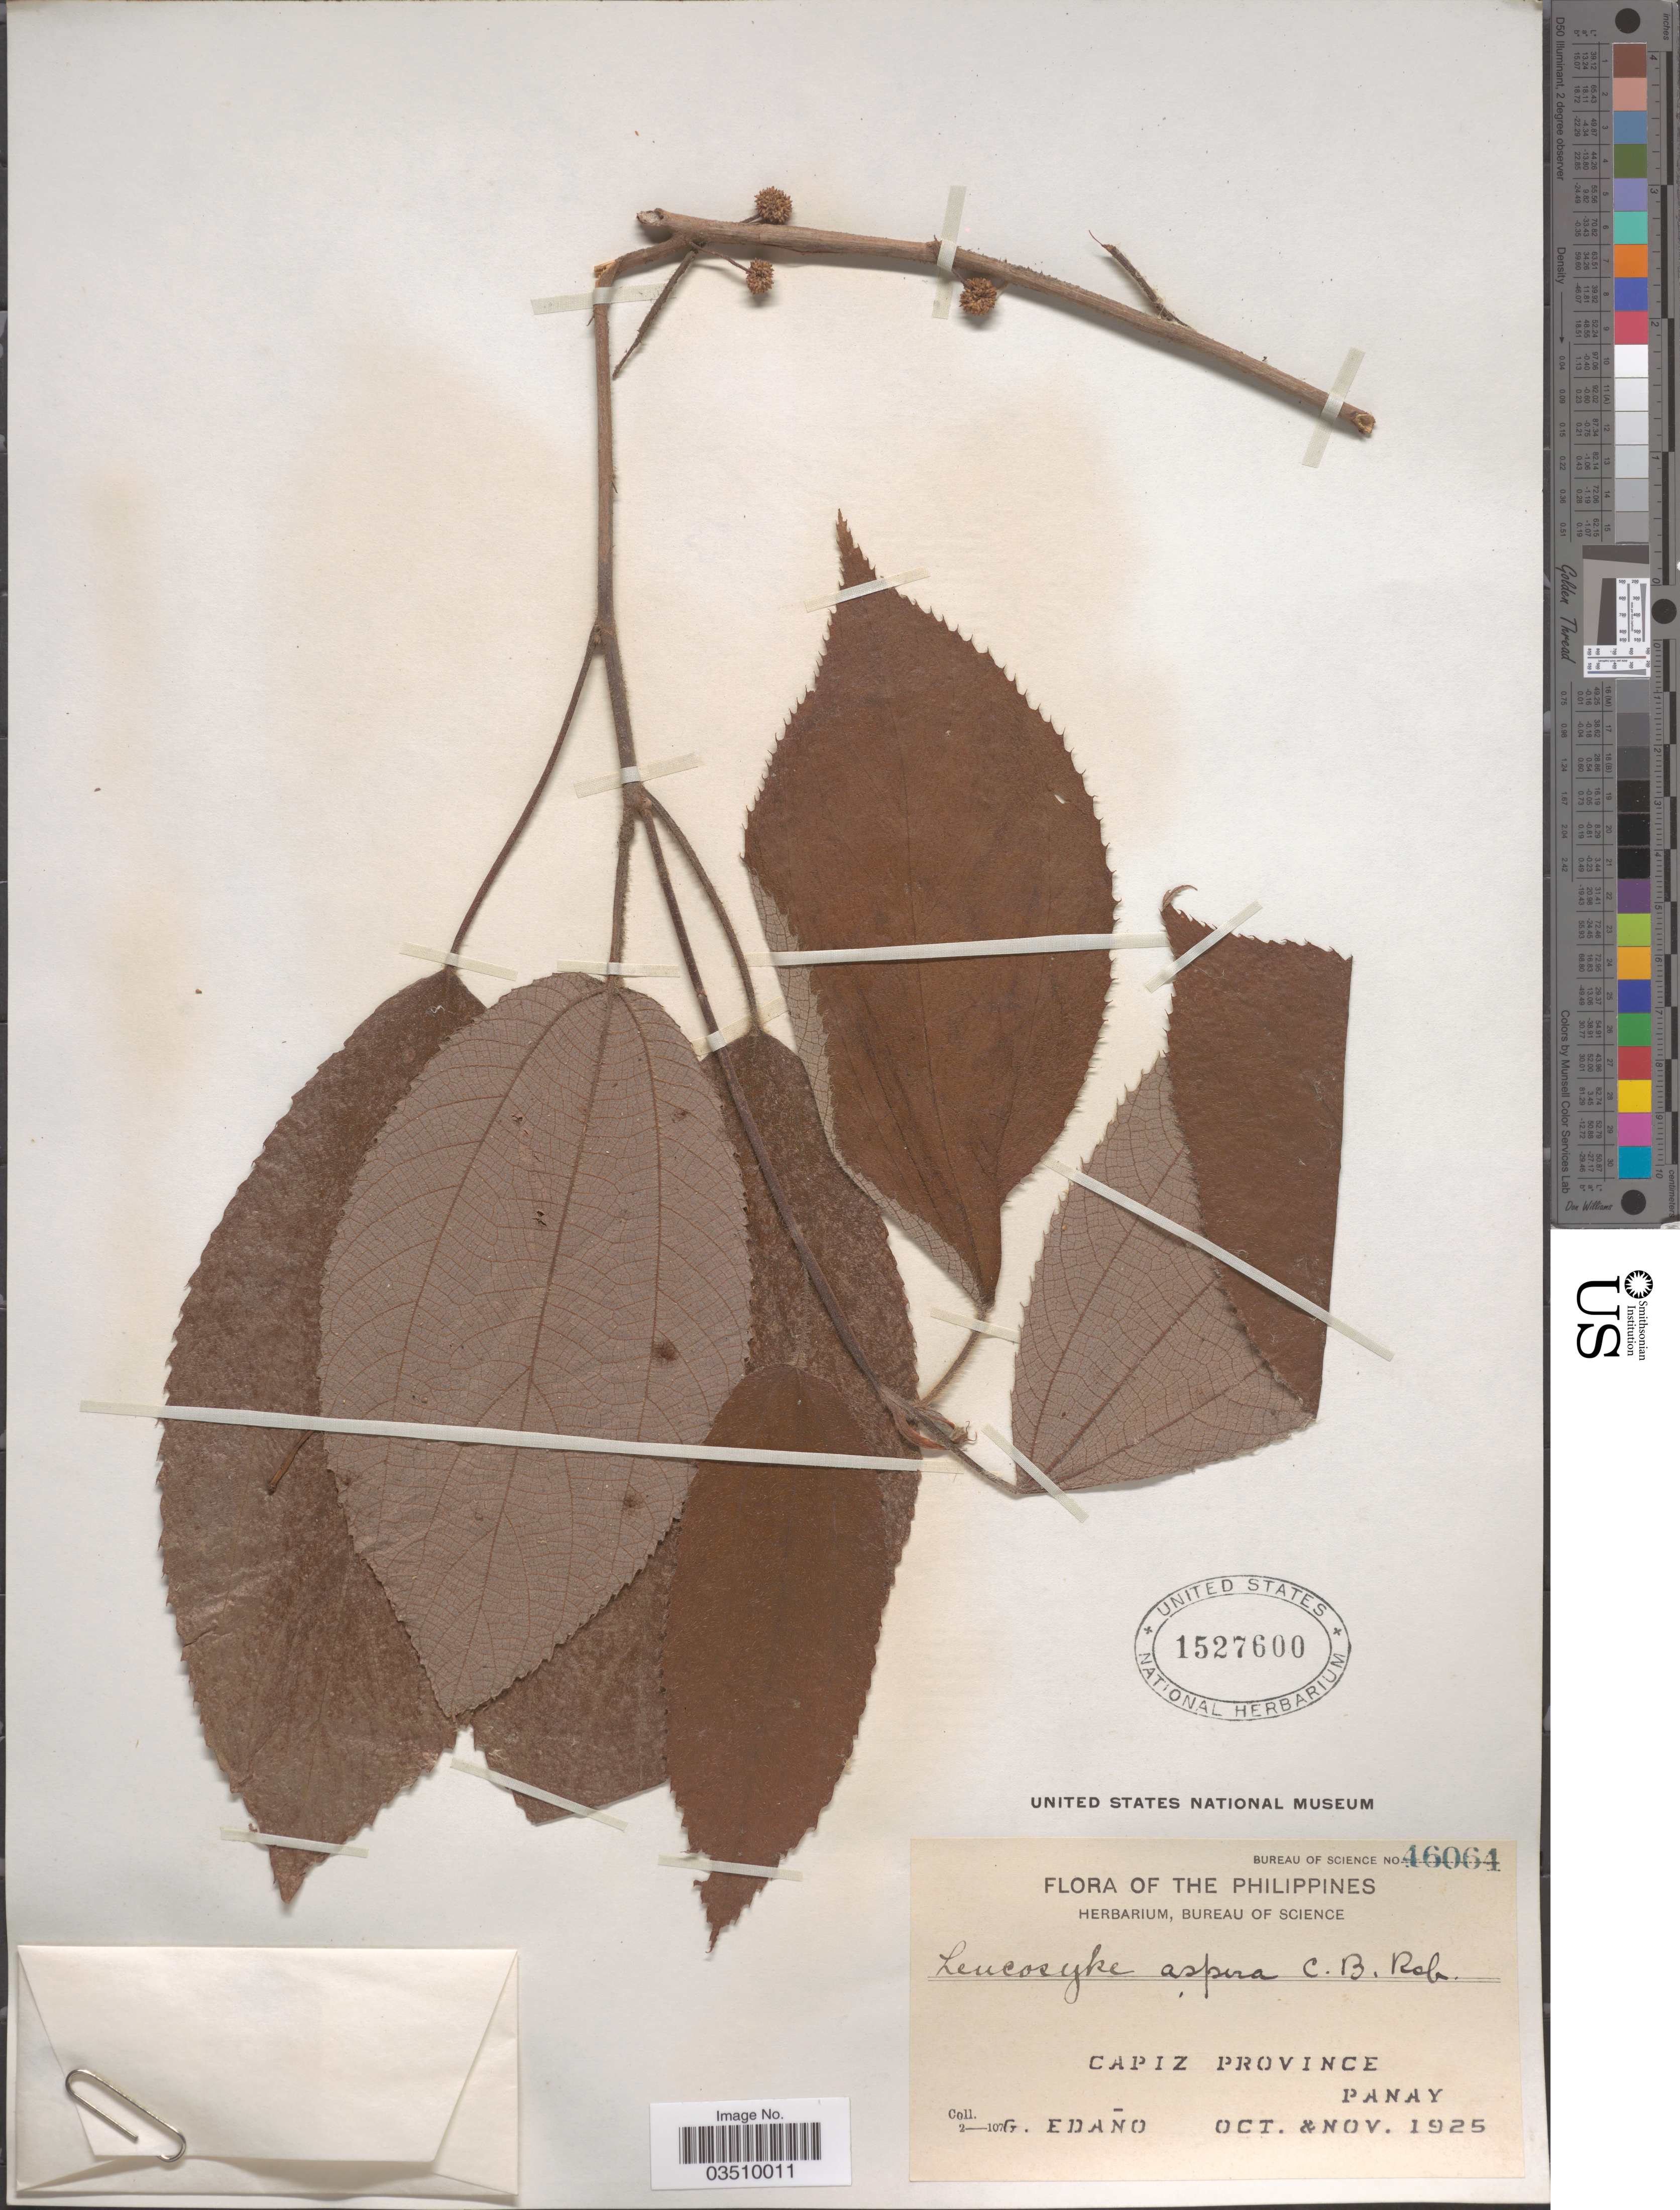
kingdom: Plantae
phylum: Tracheophyta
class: Magnoliopsida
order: Rosales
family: Urticaceae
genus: Leucosyke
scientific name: Leucosyke aspera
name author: C.B. Rob.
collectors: G. Edaño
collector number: Bureau of Science 46064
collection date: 1925-10/1925-11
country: Philippines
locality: Capiz Province. Panay.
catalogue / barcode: US 1527600